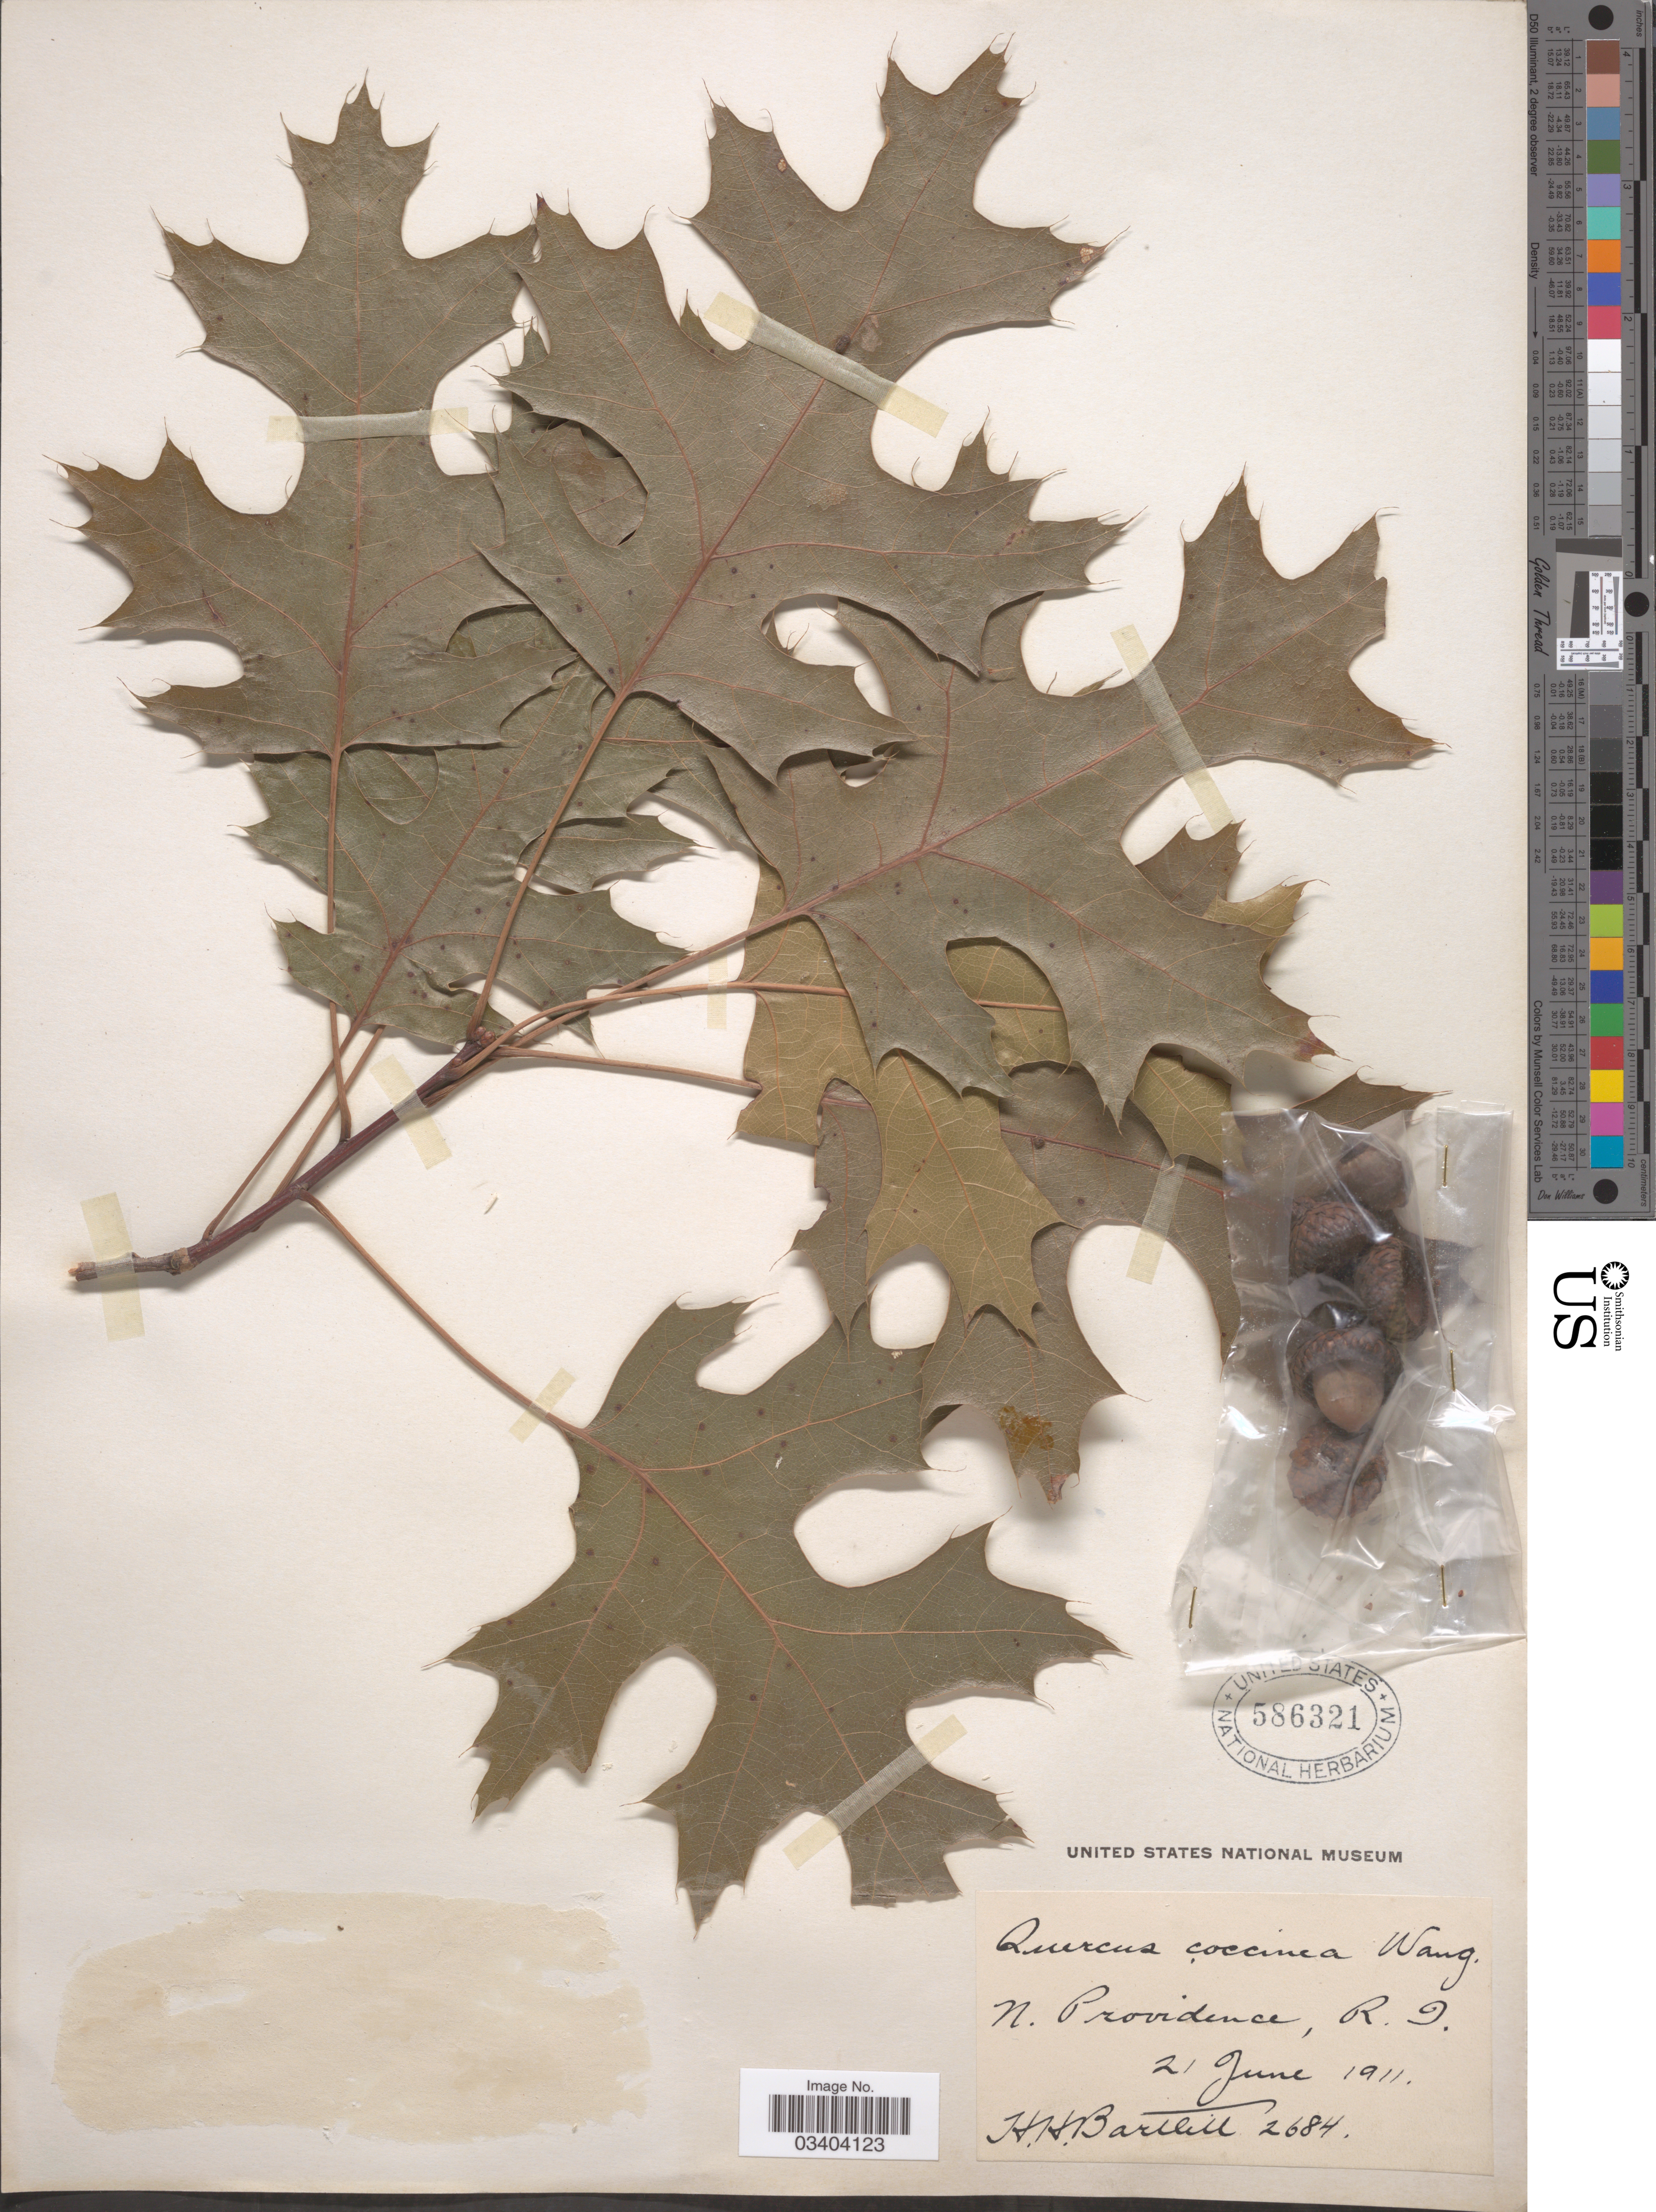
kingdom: Plantae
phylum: Tracheophyta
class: Magnoliopsida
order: Fagales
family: Fagaceae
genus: Quercus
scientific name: Quercus coccinea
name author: Münchh.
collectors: H. H. Bartlett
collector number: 2684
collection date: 1911-06-21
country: United States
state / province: Rhode Island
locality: N. Providence.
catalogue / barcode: US 586321